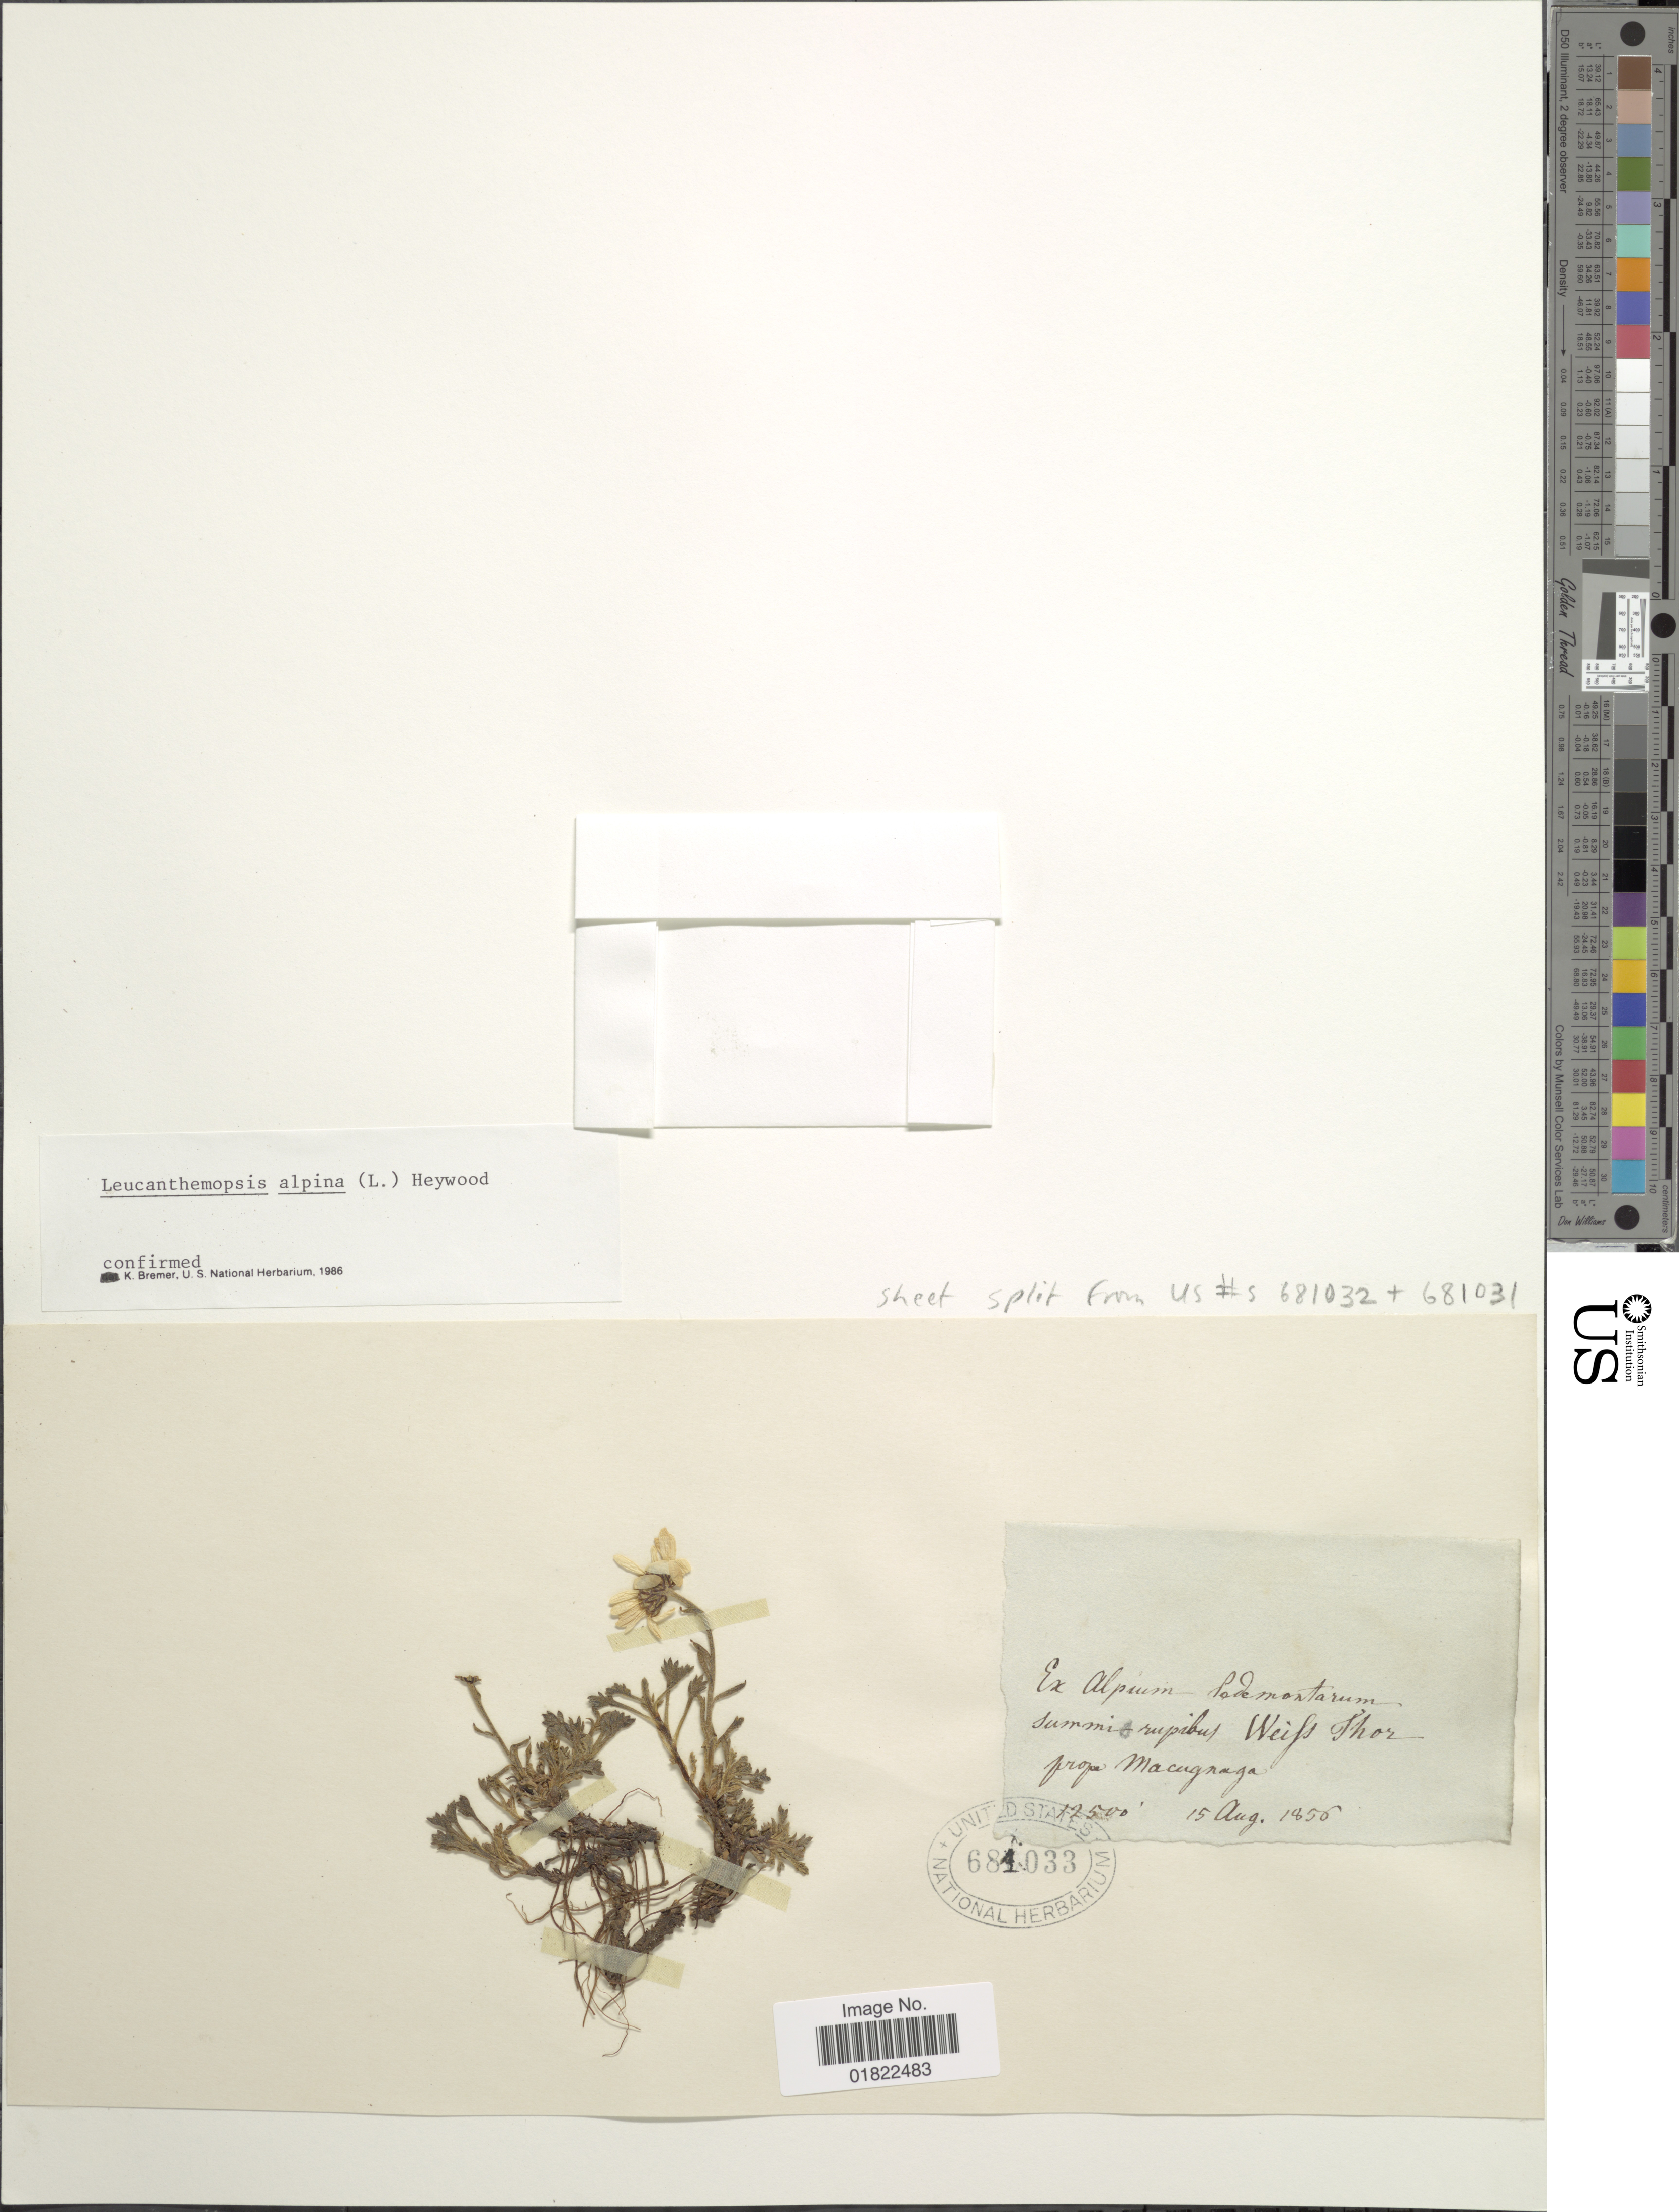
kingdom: Plantae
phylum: Tracheophyta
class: Magnoliopsida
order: Asterales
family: Asteraceae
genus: Leucanthemopsis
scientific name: Leucanthemopsis alpina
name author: (L.) Heywood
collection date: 1856-08-15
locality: Alpium Sodemontarum summit rupibus Weifs Thor prope Mucugnaga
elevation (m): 3810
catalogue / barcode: US 681033